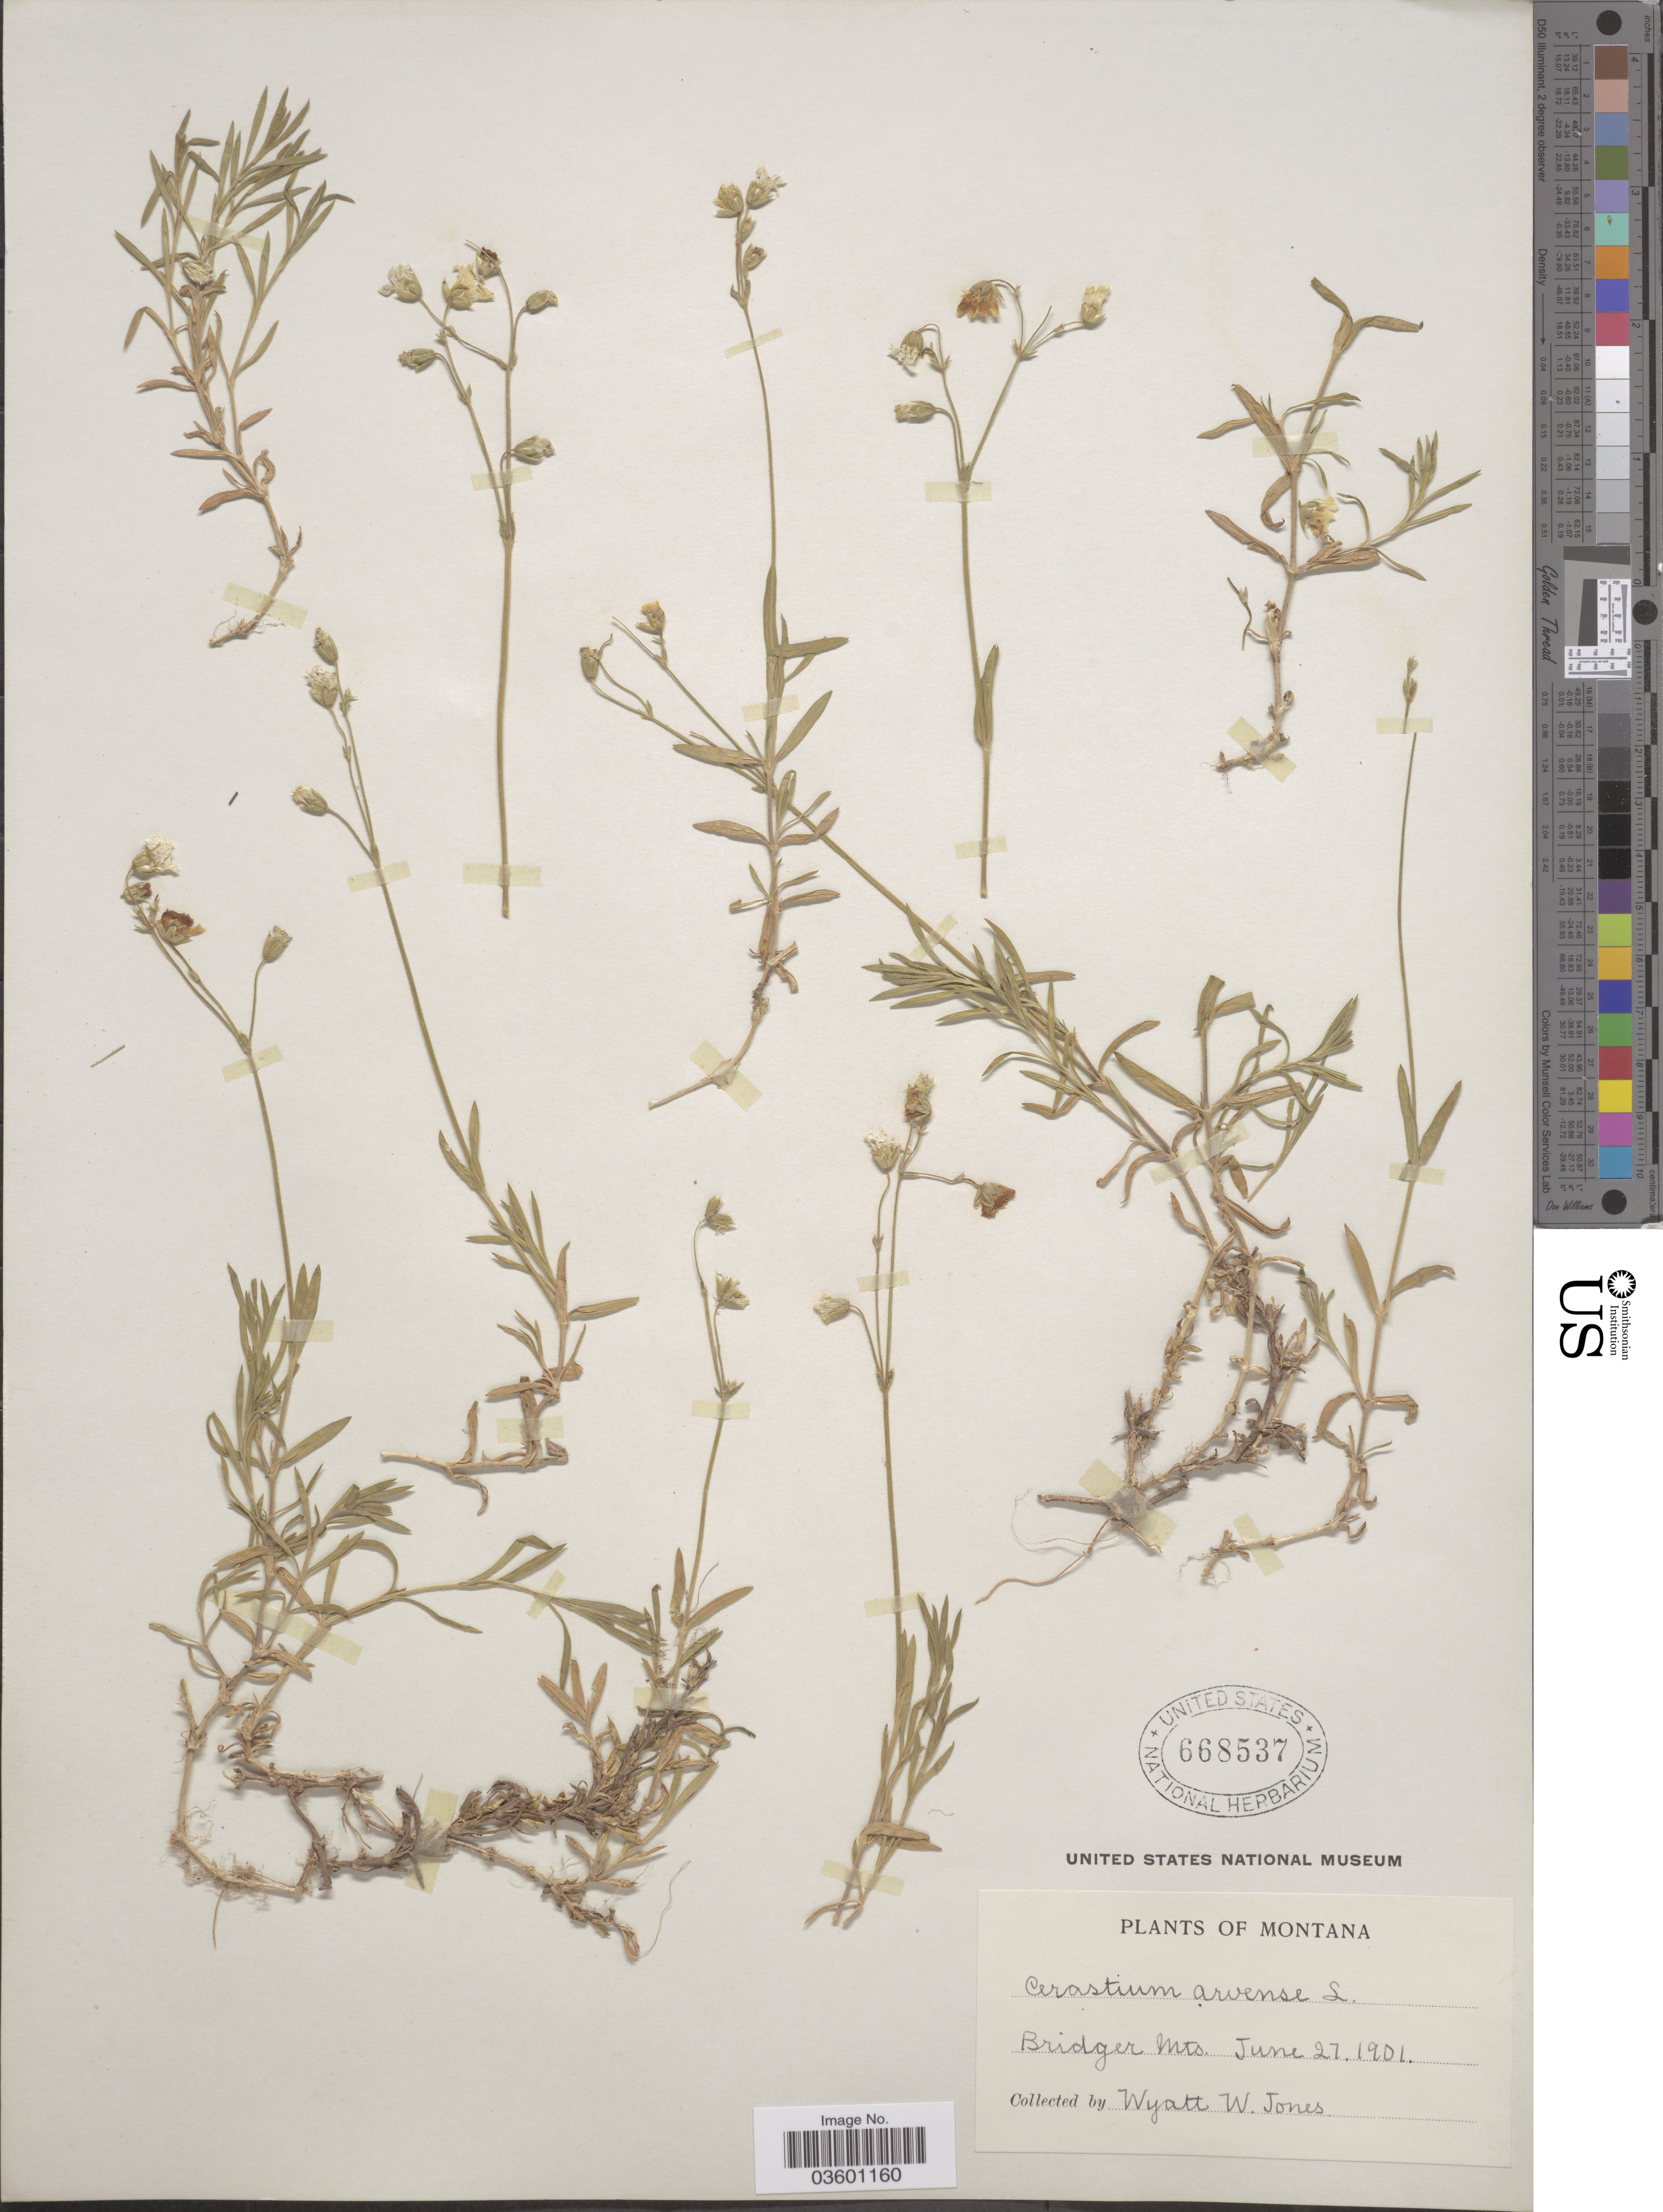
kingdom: Plantae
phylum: Tracheophyta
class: Magnoliopsida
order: Caryophyllales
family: Caryophyllaceae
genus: Cerastium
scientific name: Cerastium arvense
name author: L.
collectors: W. W. Jones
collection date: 1901-06-27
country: United States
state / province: Montana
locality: Bridger Mts.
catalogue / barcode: US 668537